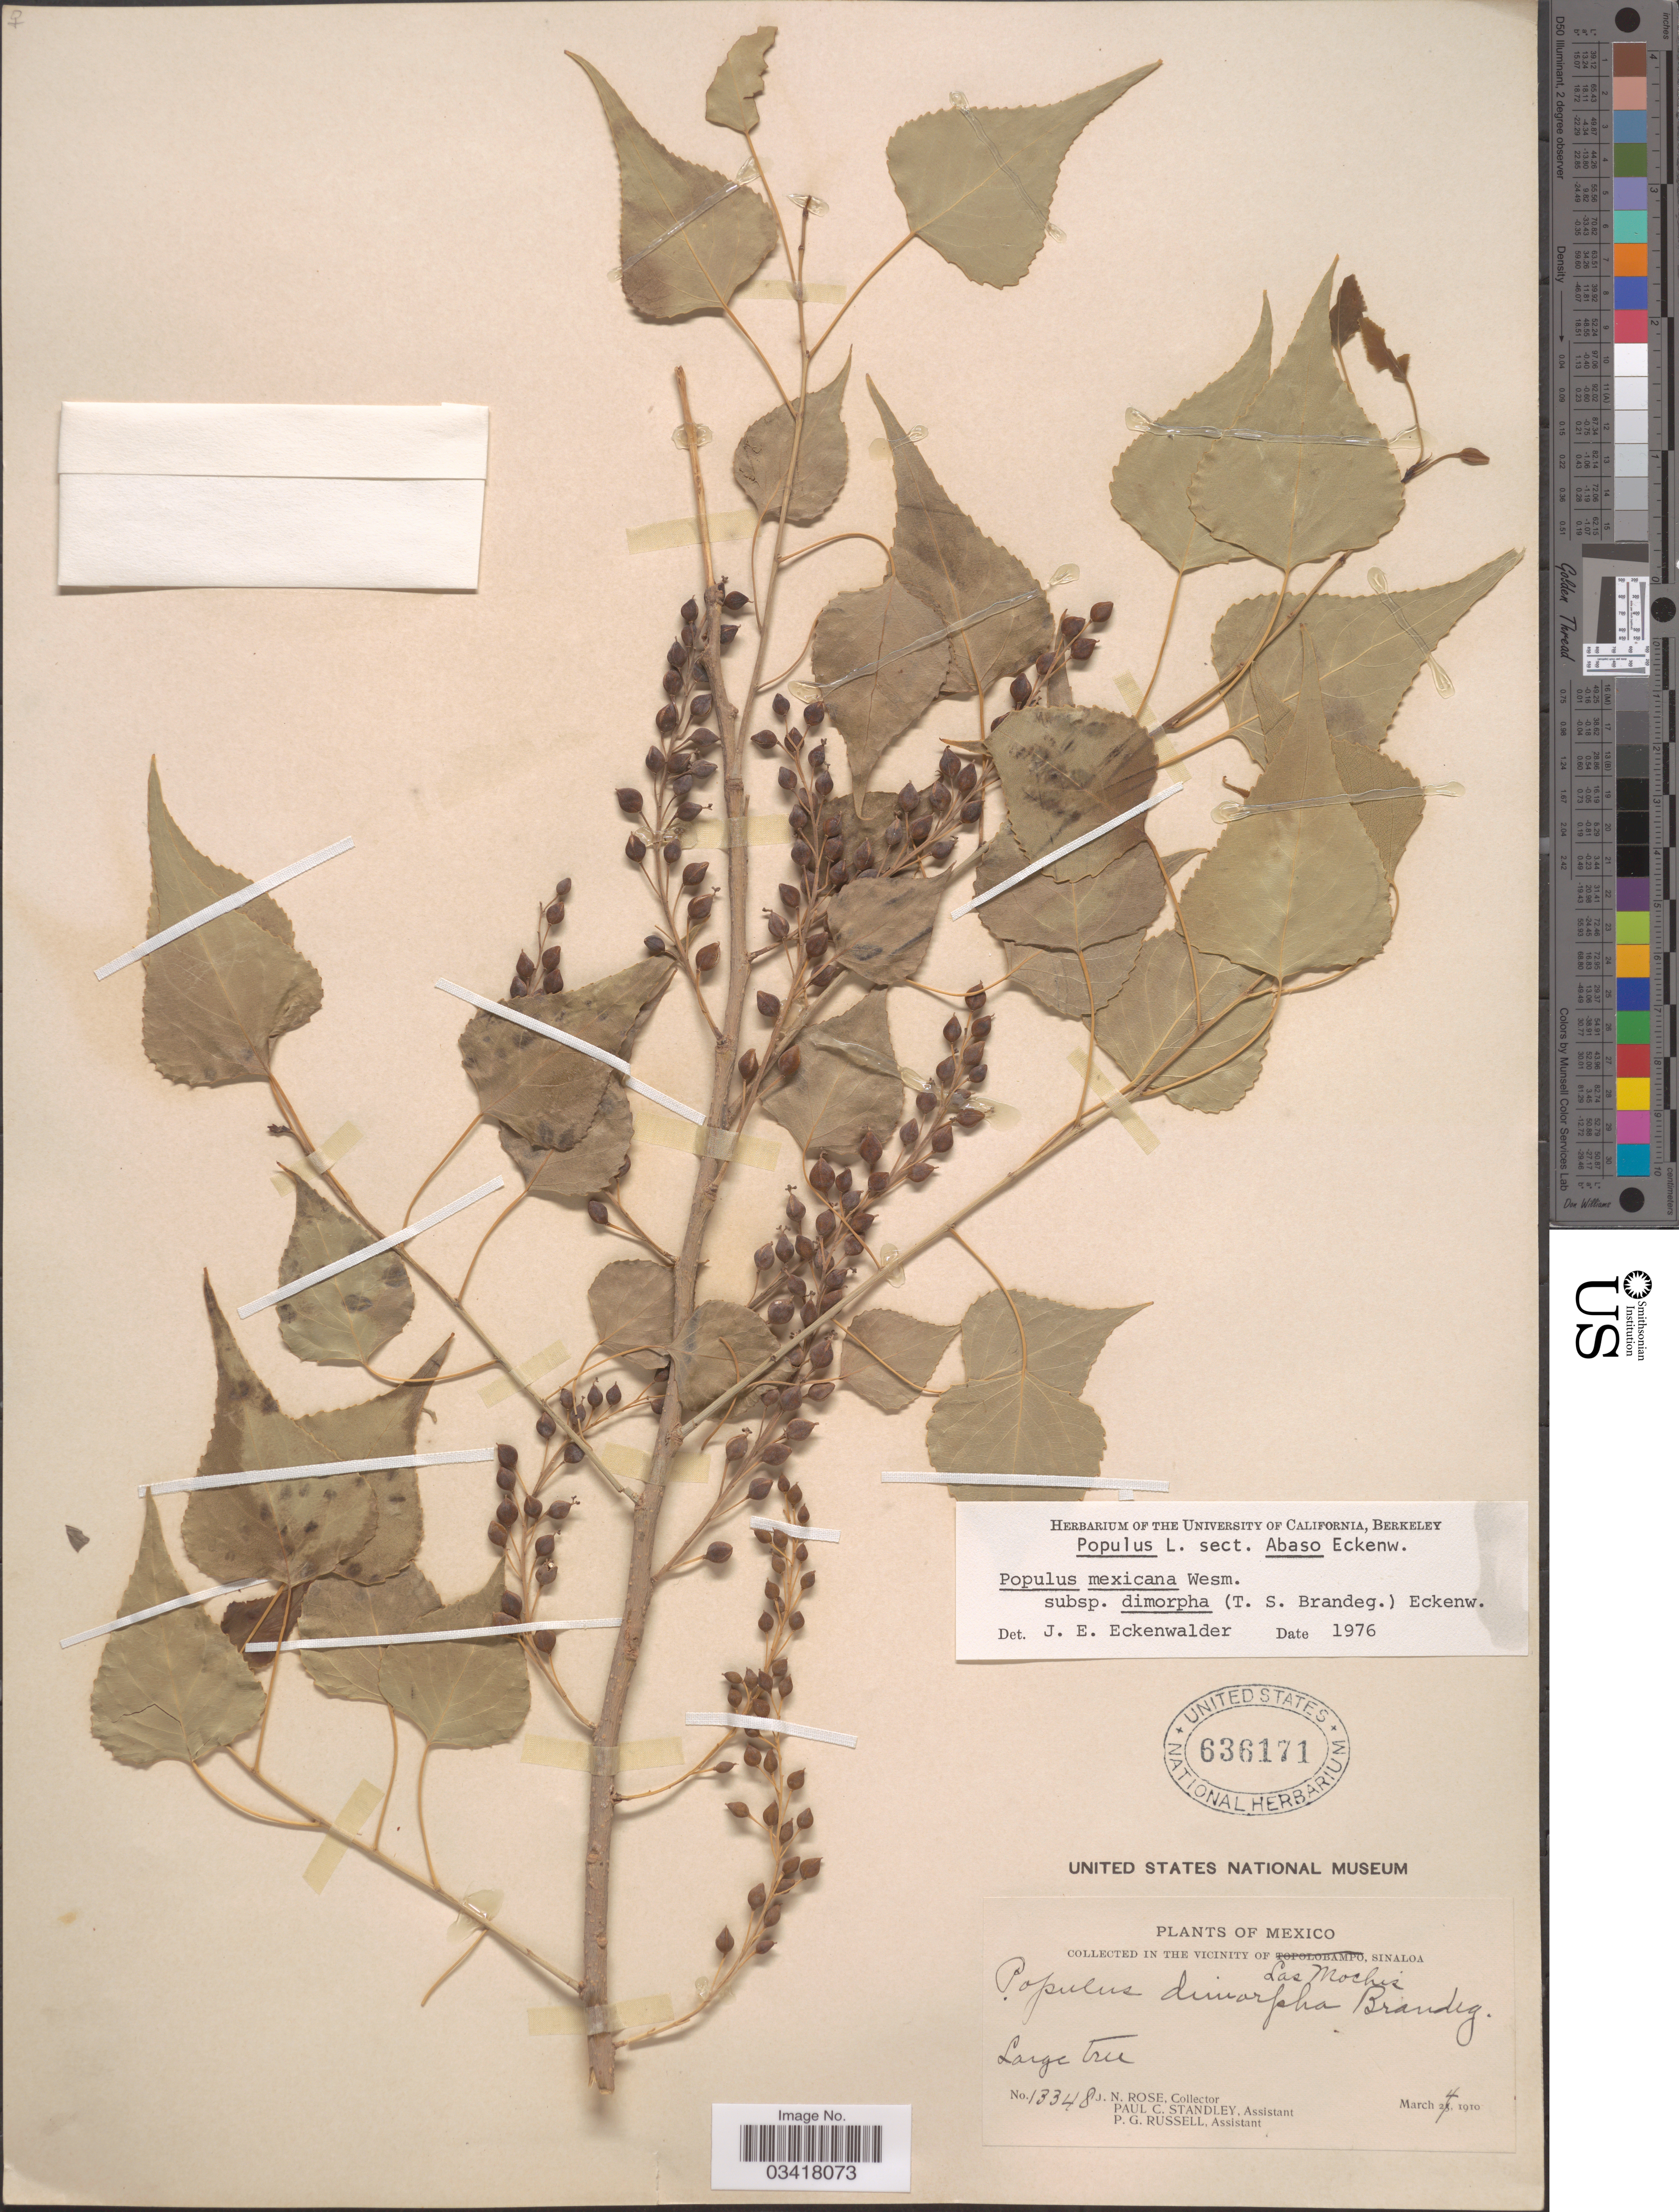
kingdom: Plantae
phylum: Tracheophyta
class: Magnoliopsida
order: Malpighiales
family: Salicaceae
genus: Populus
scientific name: Populus mexicana subsp. dimorpha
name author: (Brandegee) Eckenw.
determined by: Eckenwalder, James E.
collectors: J. N. Rose, P. C. Standley & P. G. Russell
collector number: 13348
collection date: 1910-03-04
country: Mexico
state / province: Sinaloa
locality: In the vicinity Las Mochis.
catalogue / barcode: US 636171